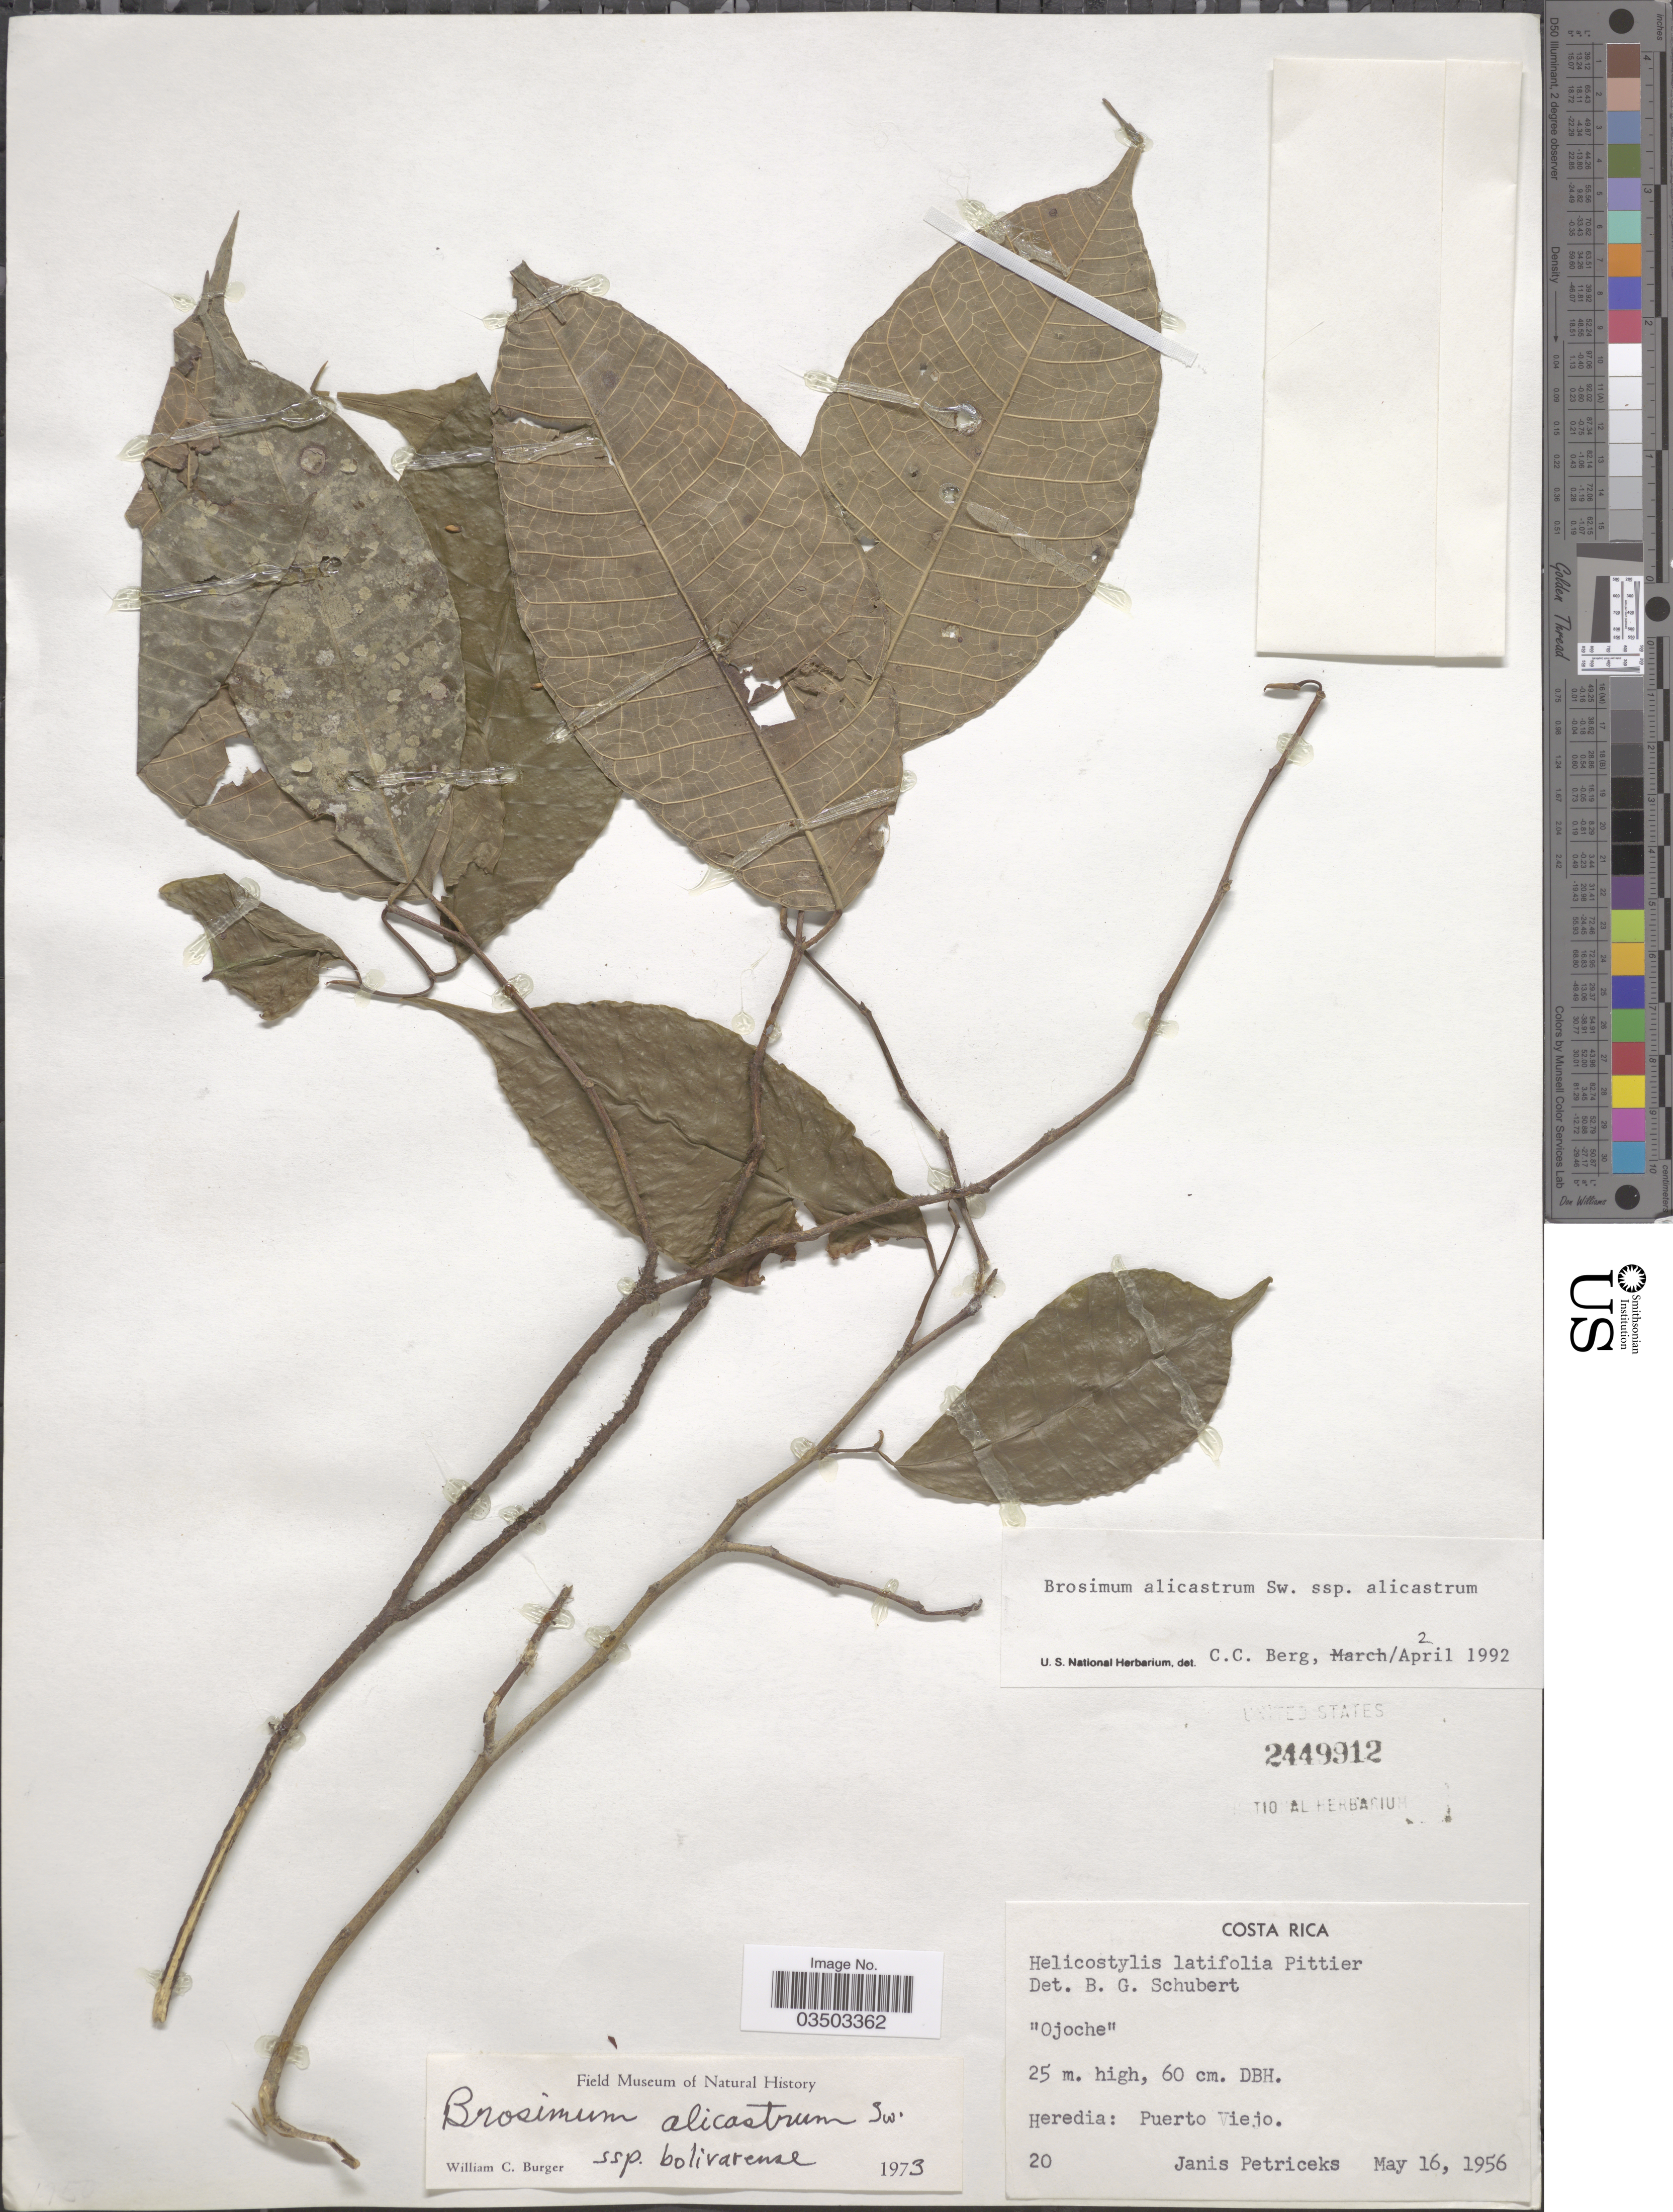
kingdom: Plantae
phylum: Tracheophyta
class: Magnoliopsida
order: Rosales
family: Moraceae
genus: Brosimum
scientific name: Brosimum alicastrum subsp. alicastrum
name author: Sw.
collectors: J. Petriceks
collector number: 20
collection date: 1956-05-16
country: Costa Rica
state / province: Heredia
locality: Puerto Viejo.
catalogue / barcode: US 2449912